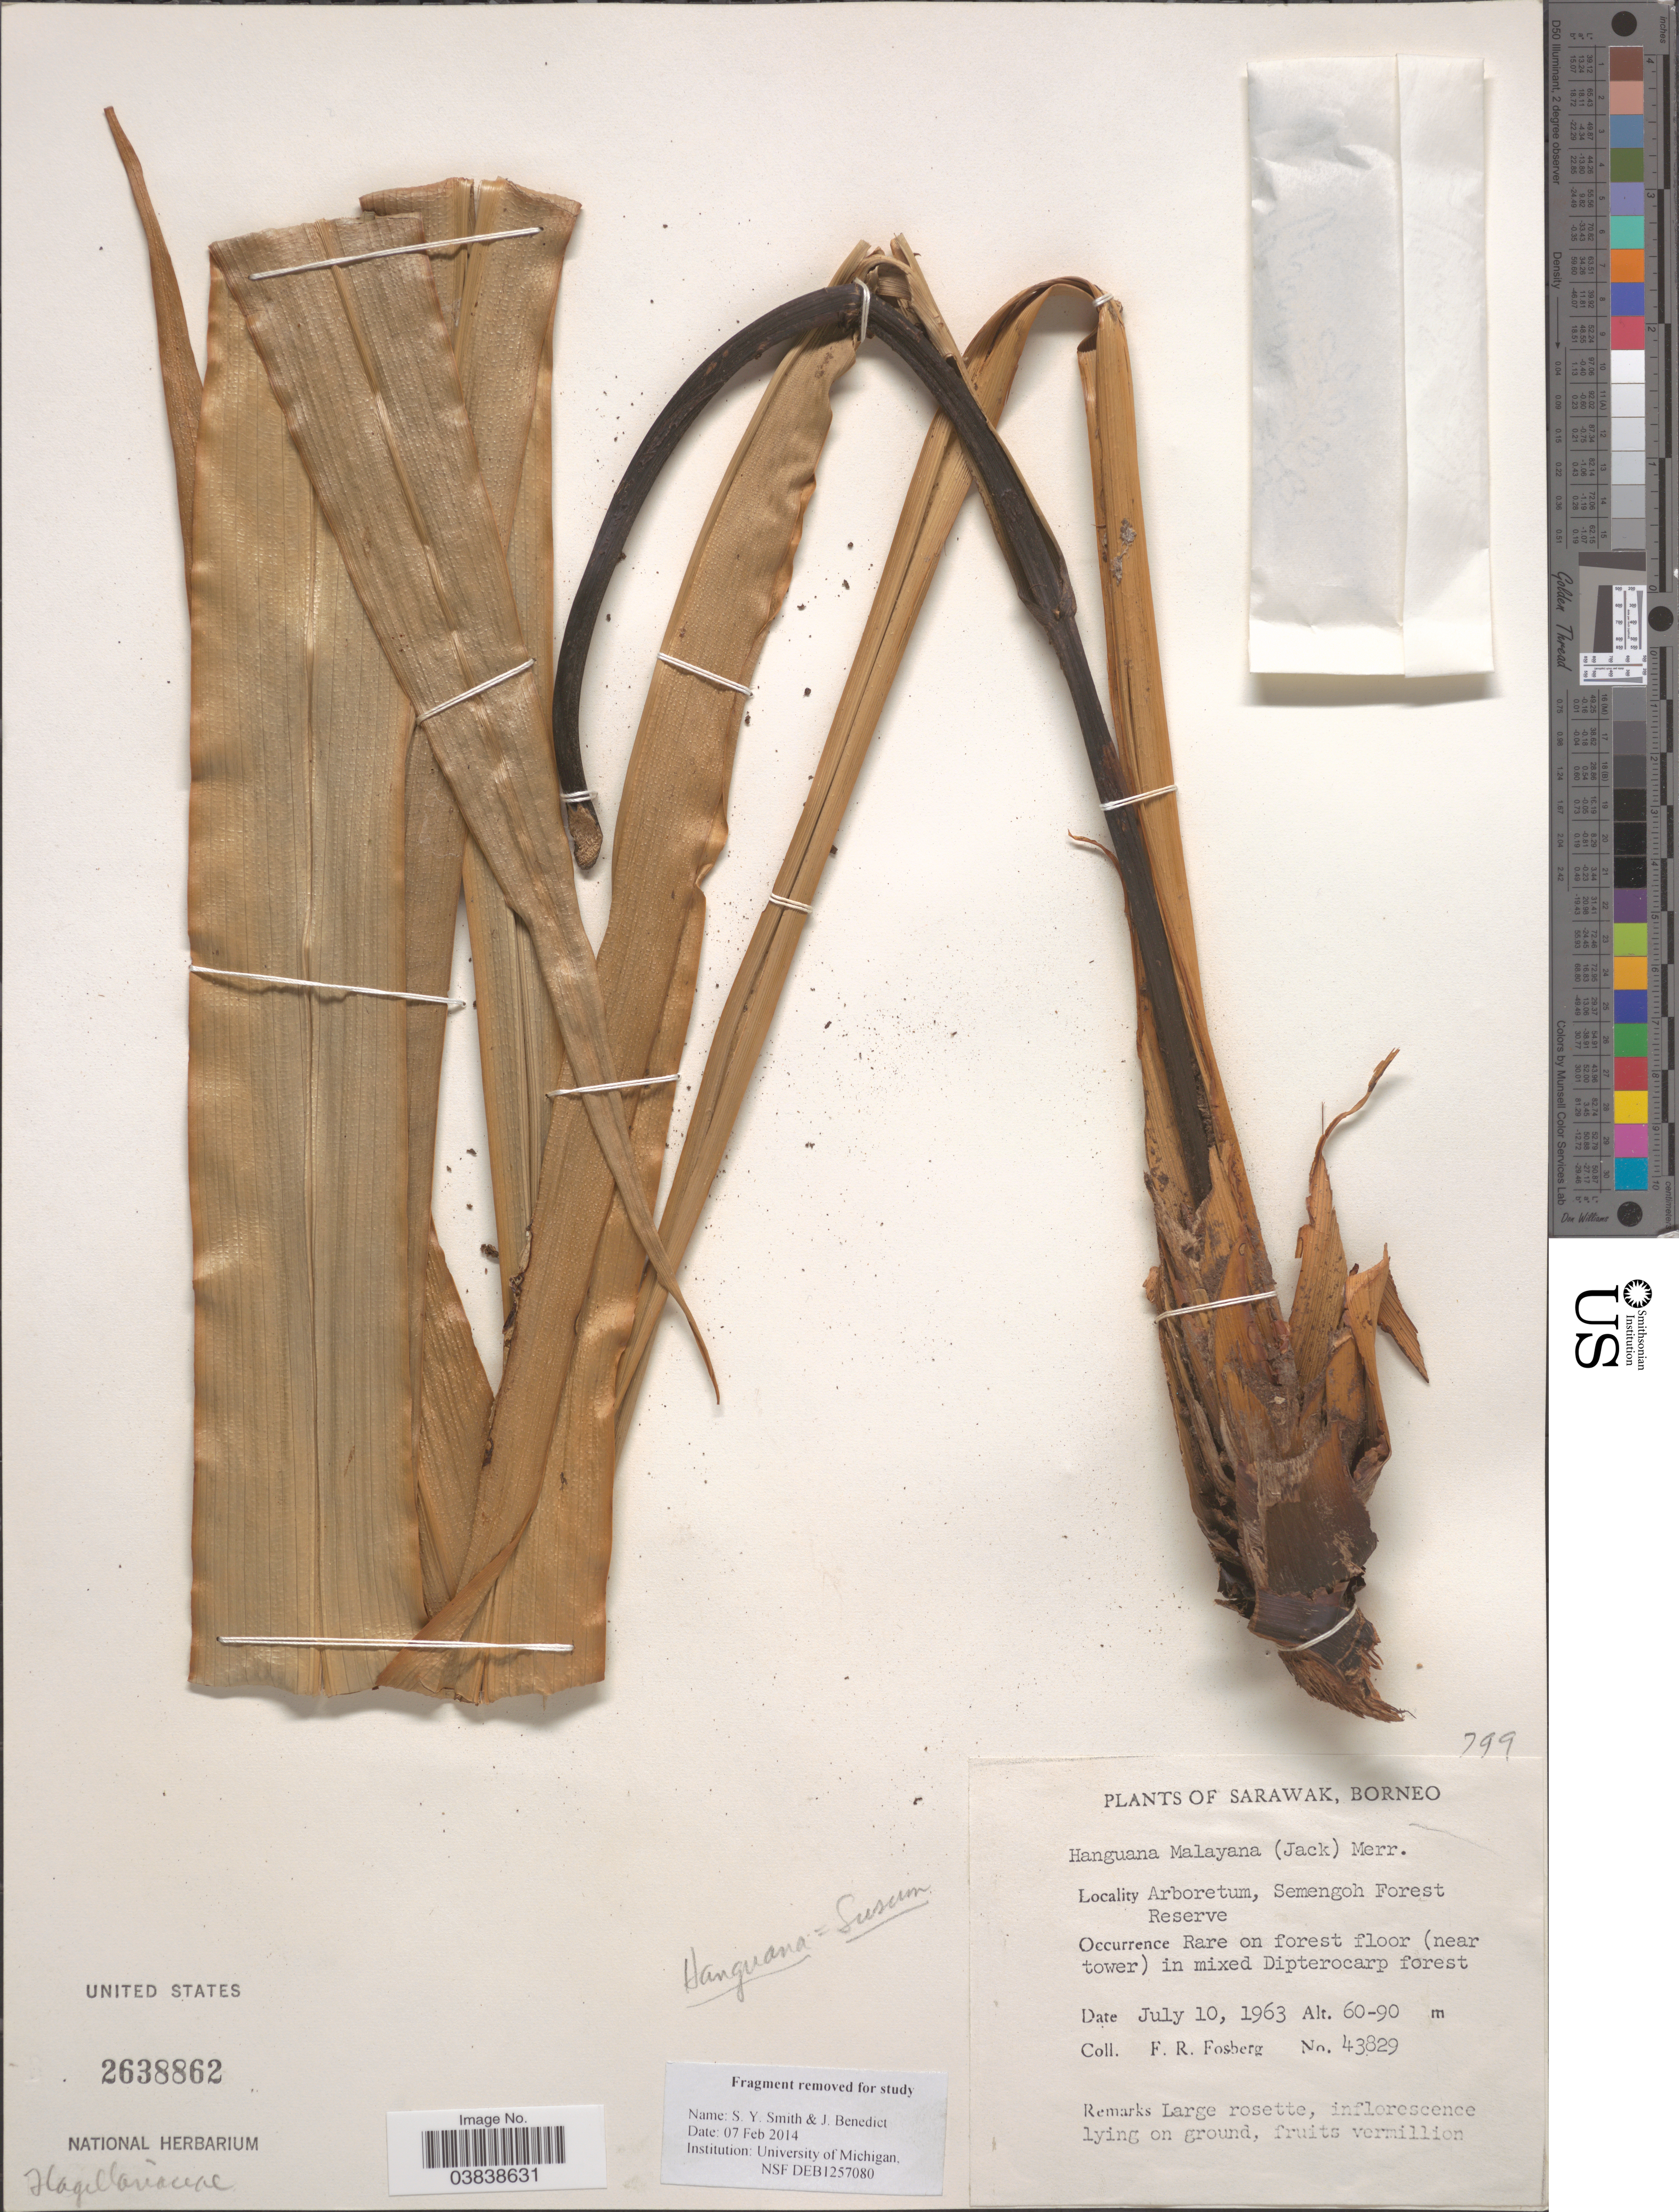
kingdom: Plantae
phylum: Tracheophyta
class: Liliopsida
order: Commelinales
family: Hanguanaceae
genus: Hanguana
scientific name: Hanguana malayana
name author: (Jack) Merr.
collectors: F. R. Fosberg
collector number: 43829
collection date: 1963-07-10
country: Malaysia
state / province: Sarawak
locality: Borneo. Arboretum, Semengoh Forest Reserve.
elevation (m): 60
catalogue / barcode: US 2638862